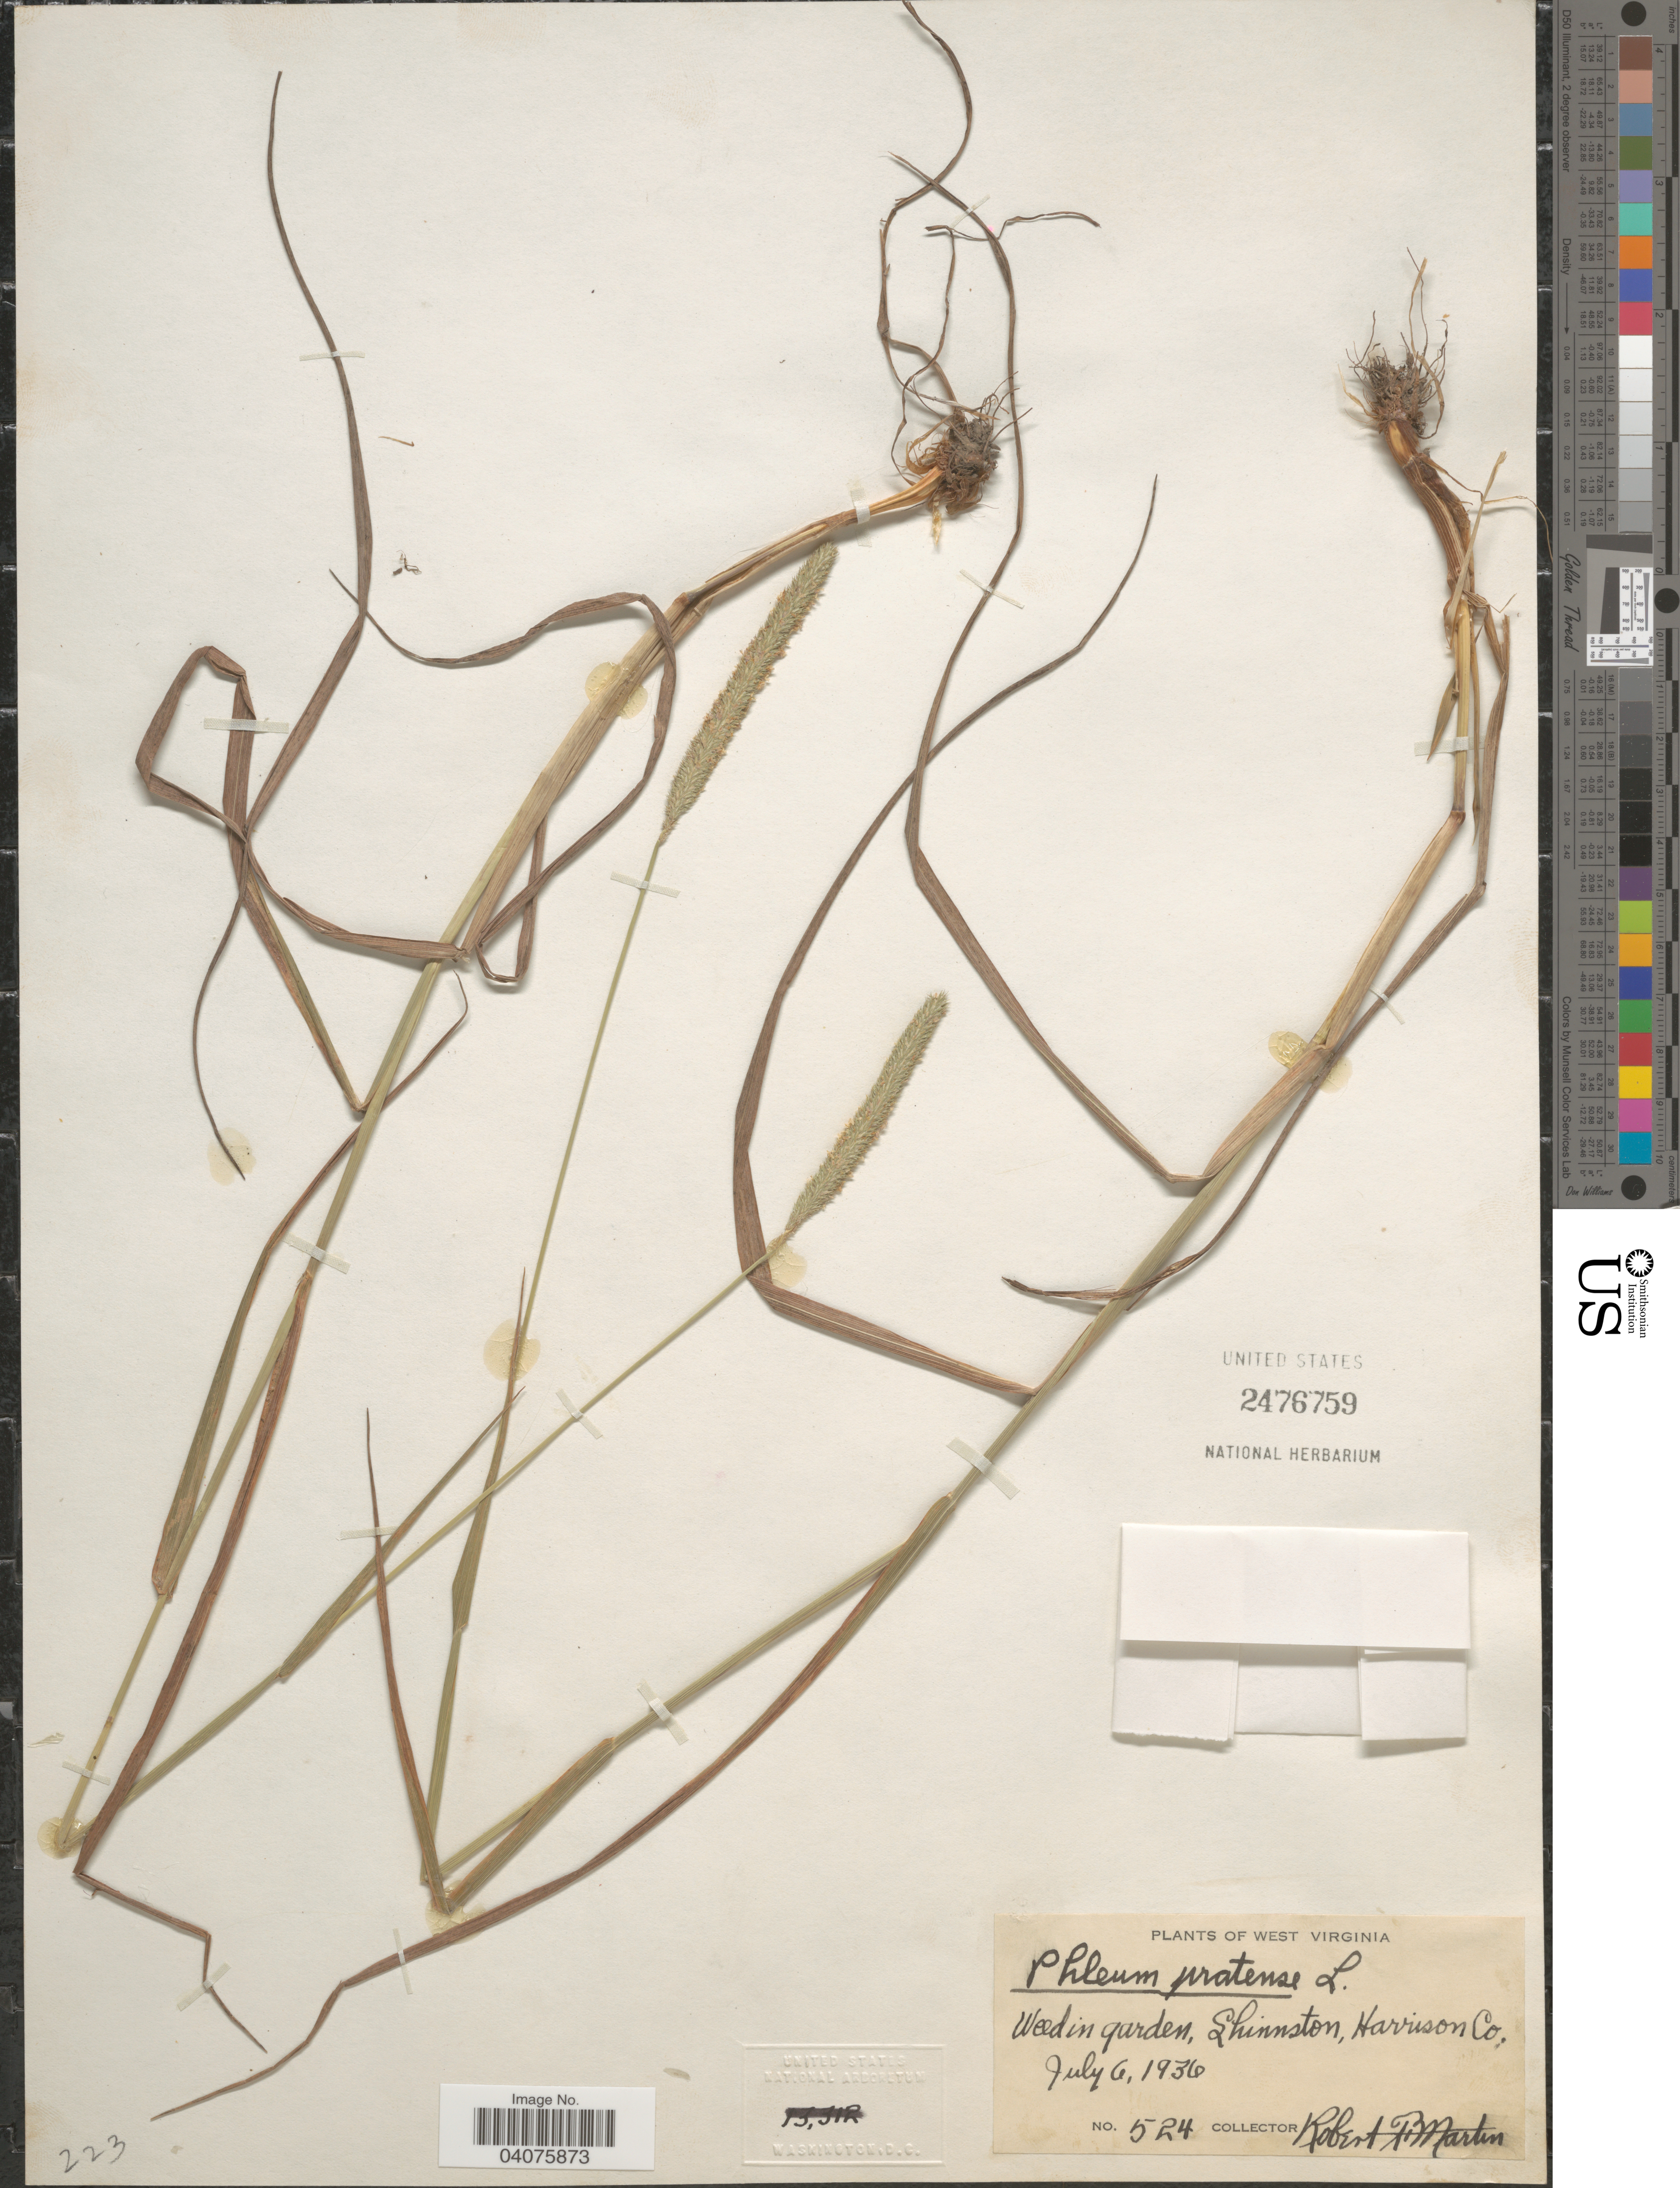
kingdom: Plantae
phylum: Tracheophyta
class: Liliopsida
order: Poales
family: Poaceae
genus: Phleum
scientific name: Phleum pratense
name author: L.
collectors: R. F. Martin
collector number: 524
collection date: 1936-07-06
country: United States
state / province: West Virginia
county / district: Harrison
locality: Weed in garden, Shinnston, Harrison Co.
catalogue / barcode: US 2476759